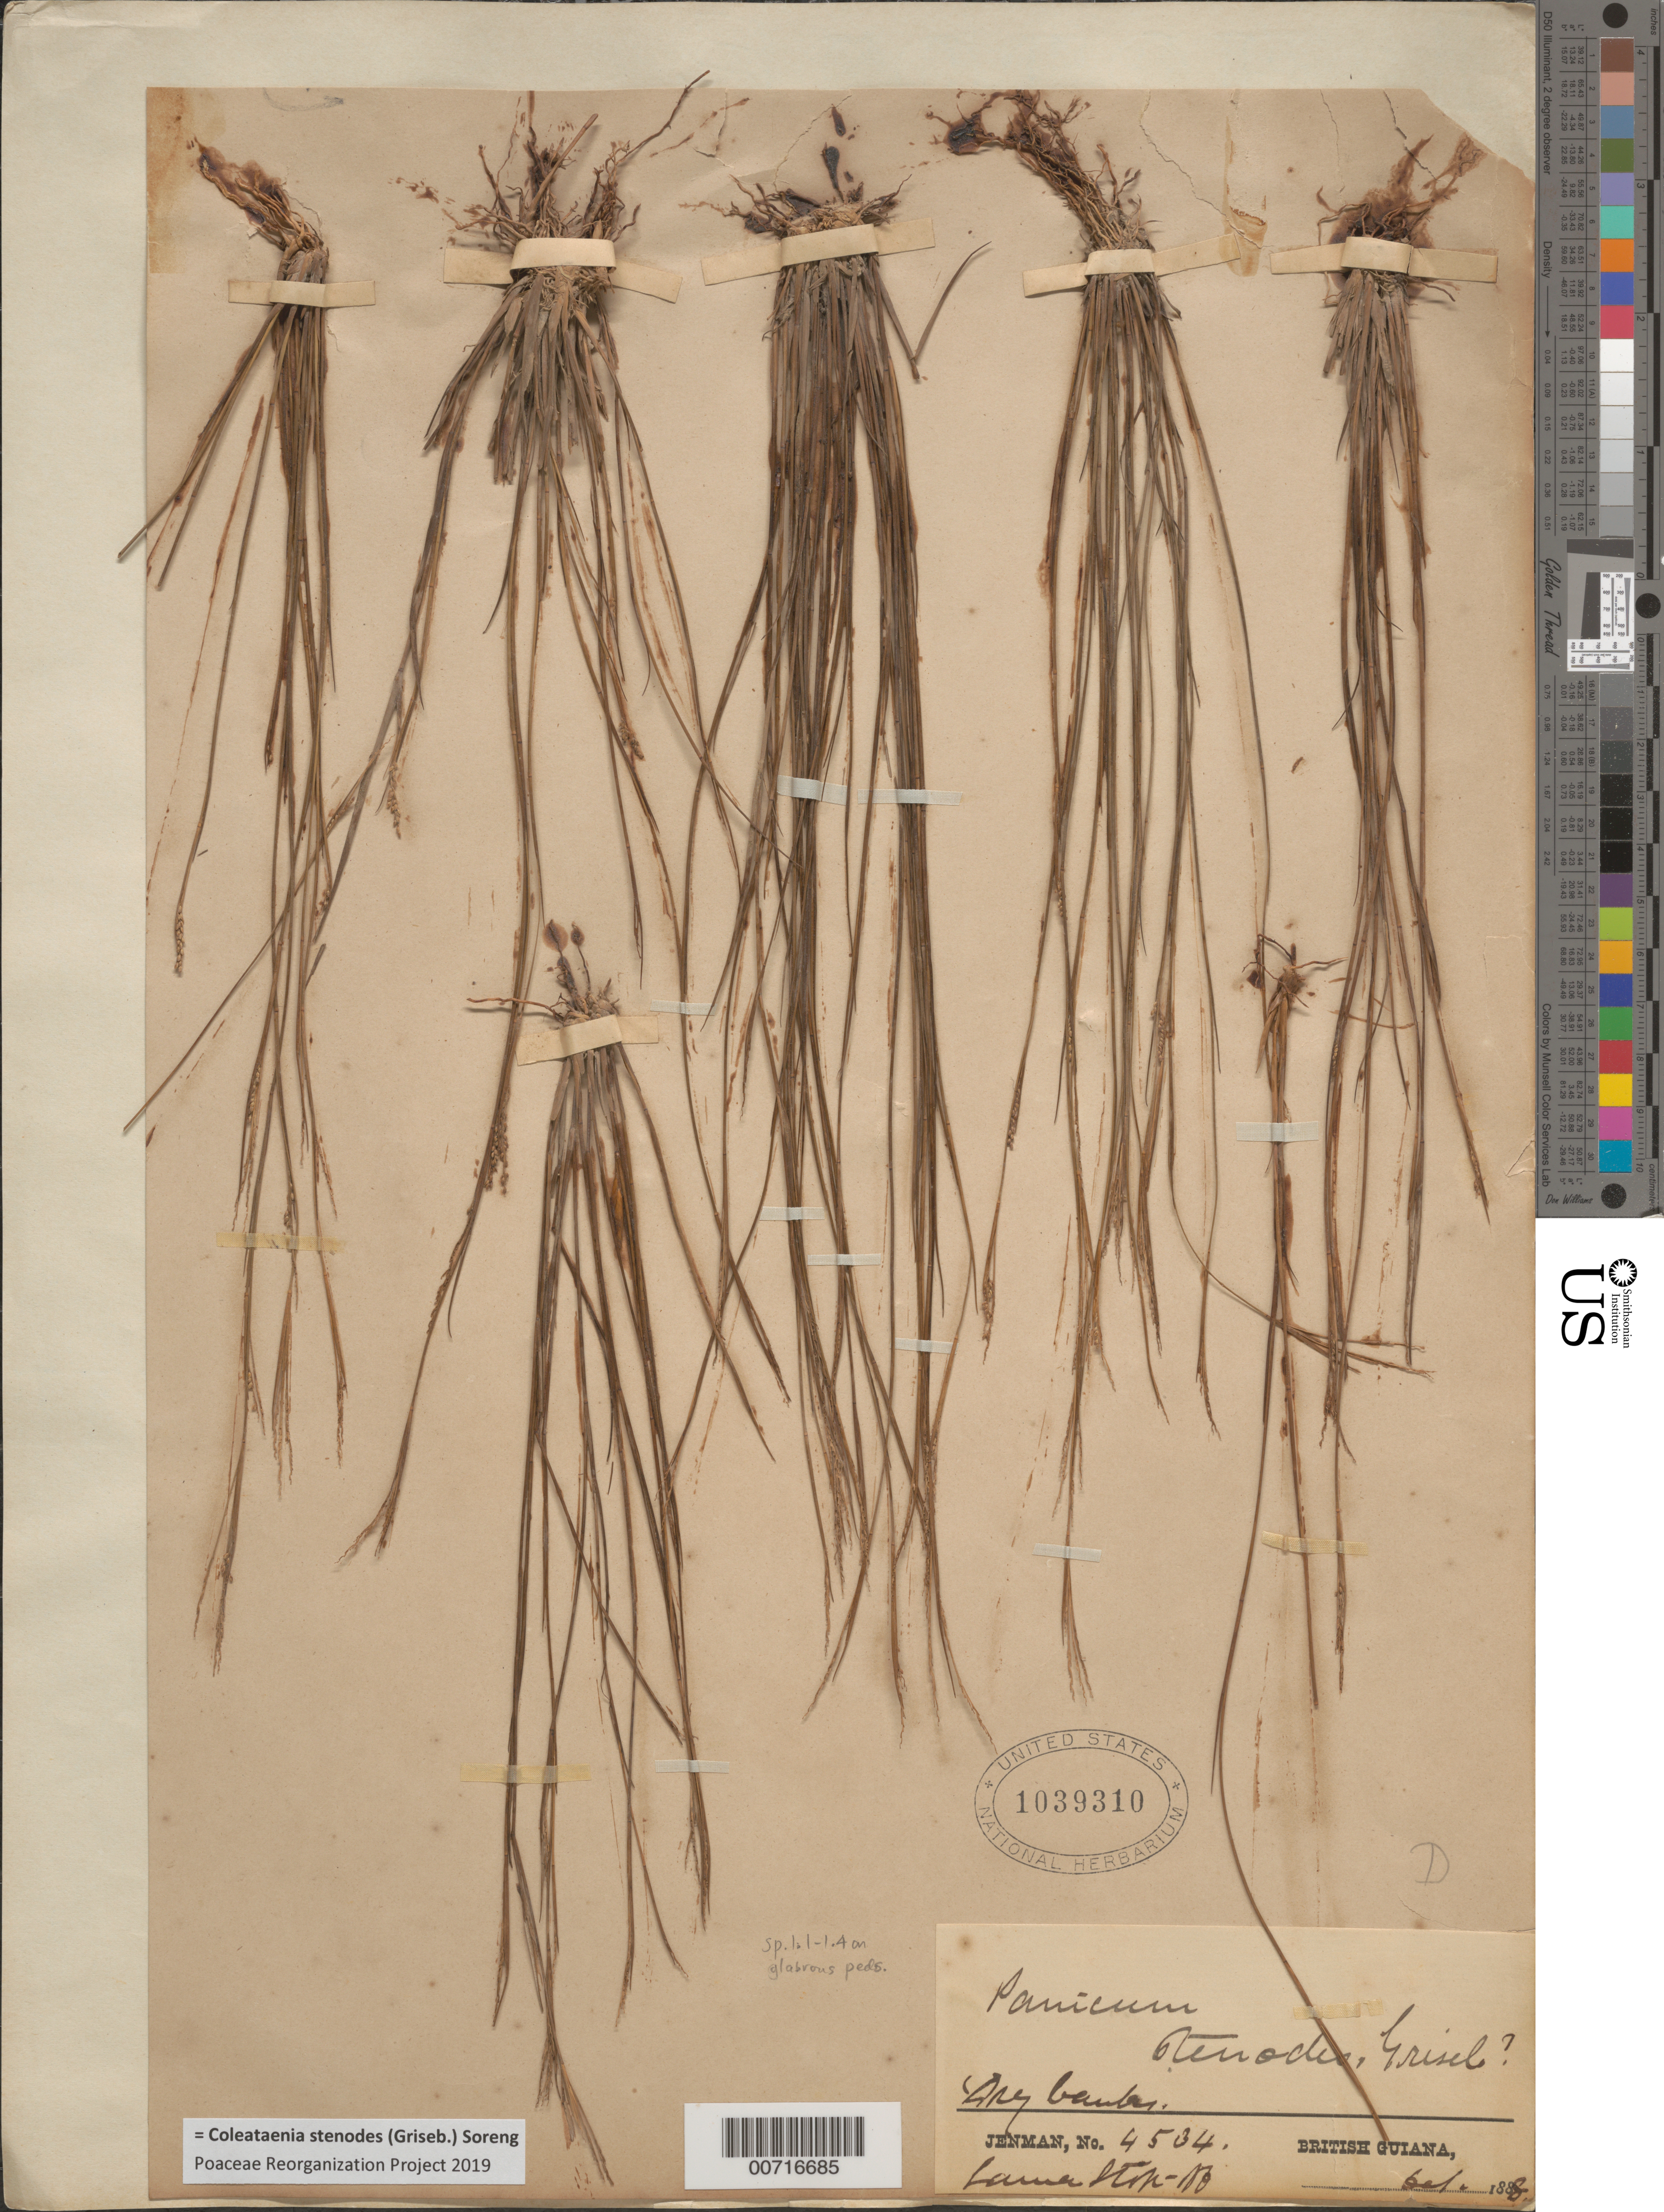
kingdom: Plantae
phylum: Tracheophyta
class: Liliopsida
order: Poales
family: Poaceae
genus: Panicum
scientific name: Panicum stenodes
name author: Griseb.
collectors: G. S. Jenman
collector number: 4534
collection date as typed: October 1888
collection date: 1888-10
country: Guyana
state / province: Demerara-Mahaica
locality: Lama Stop-off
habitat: Dry banks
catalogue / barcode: US 1039310